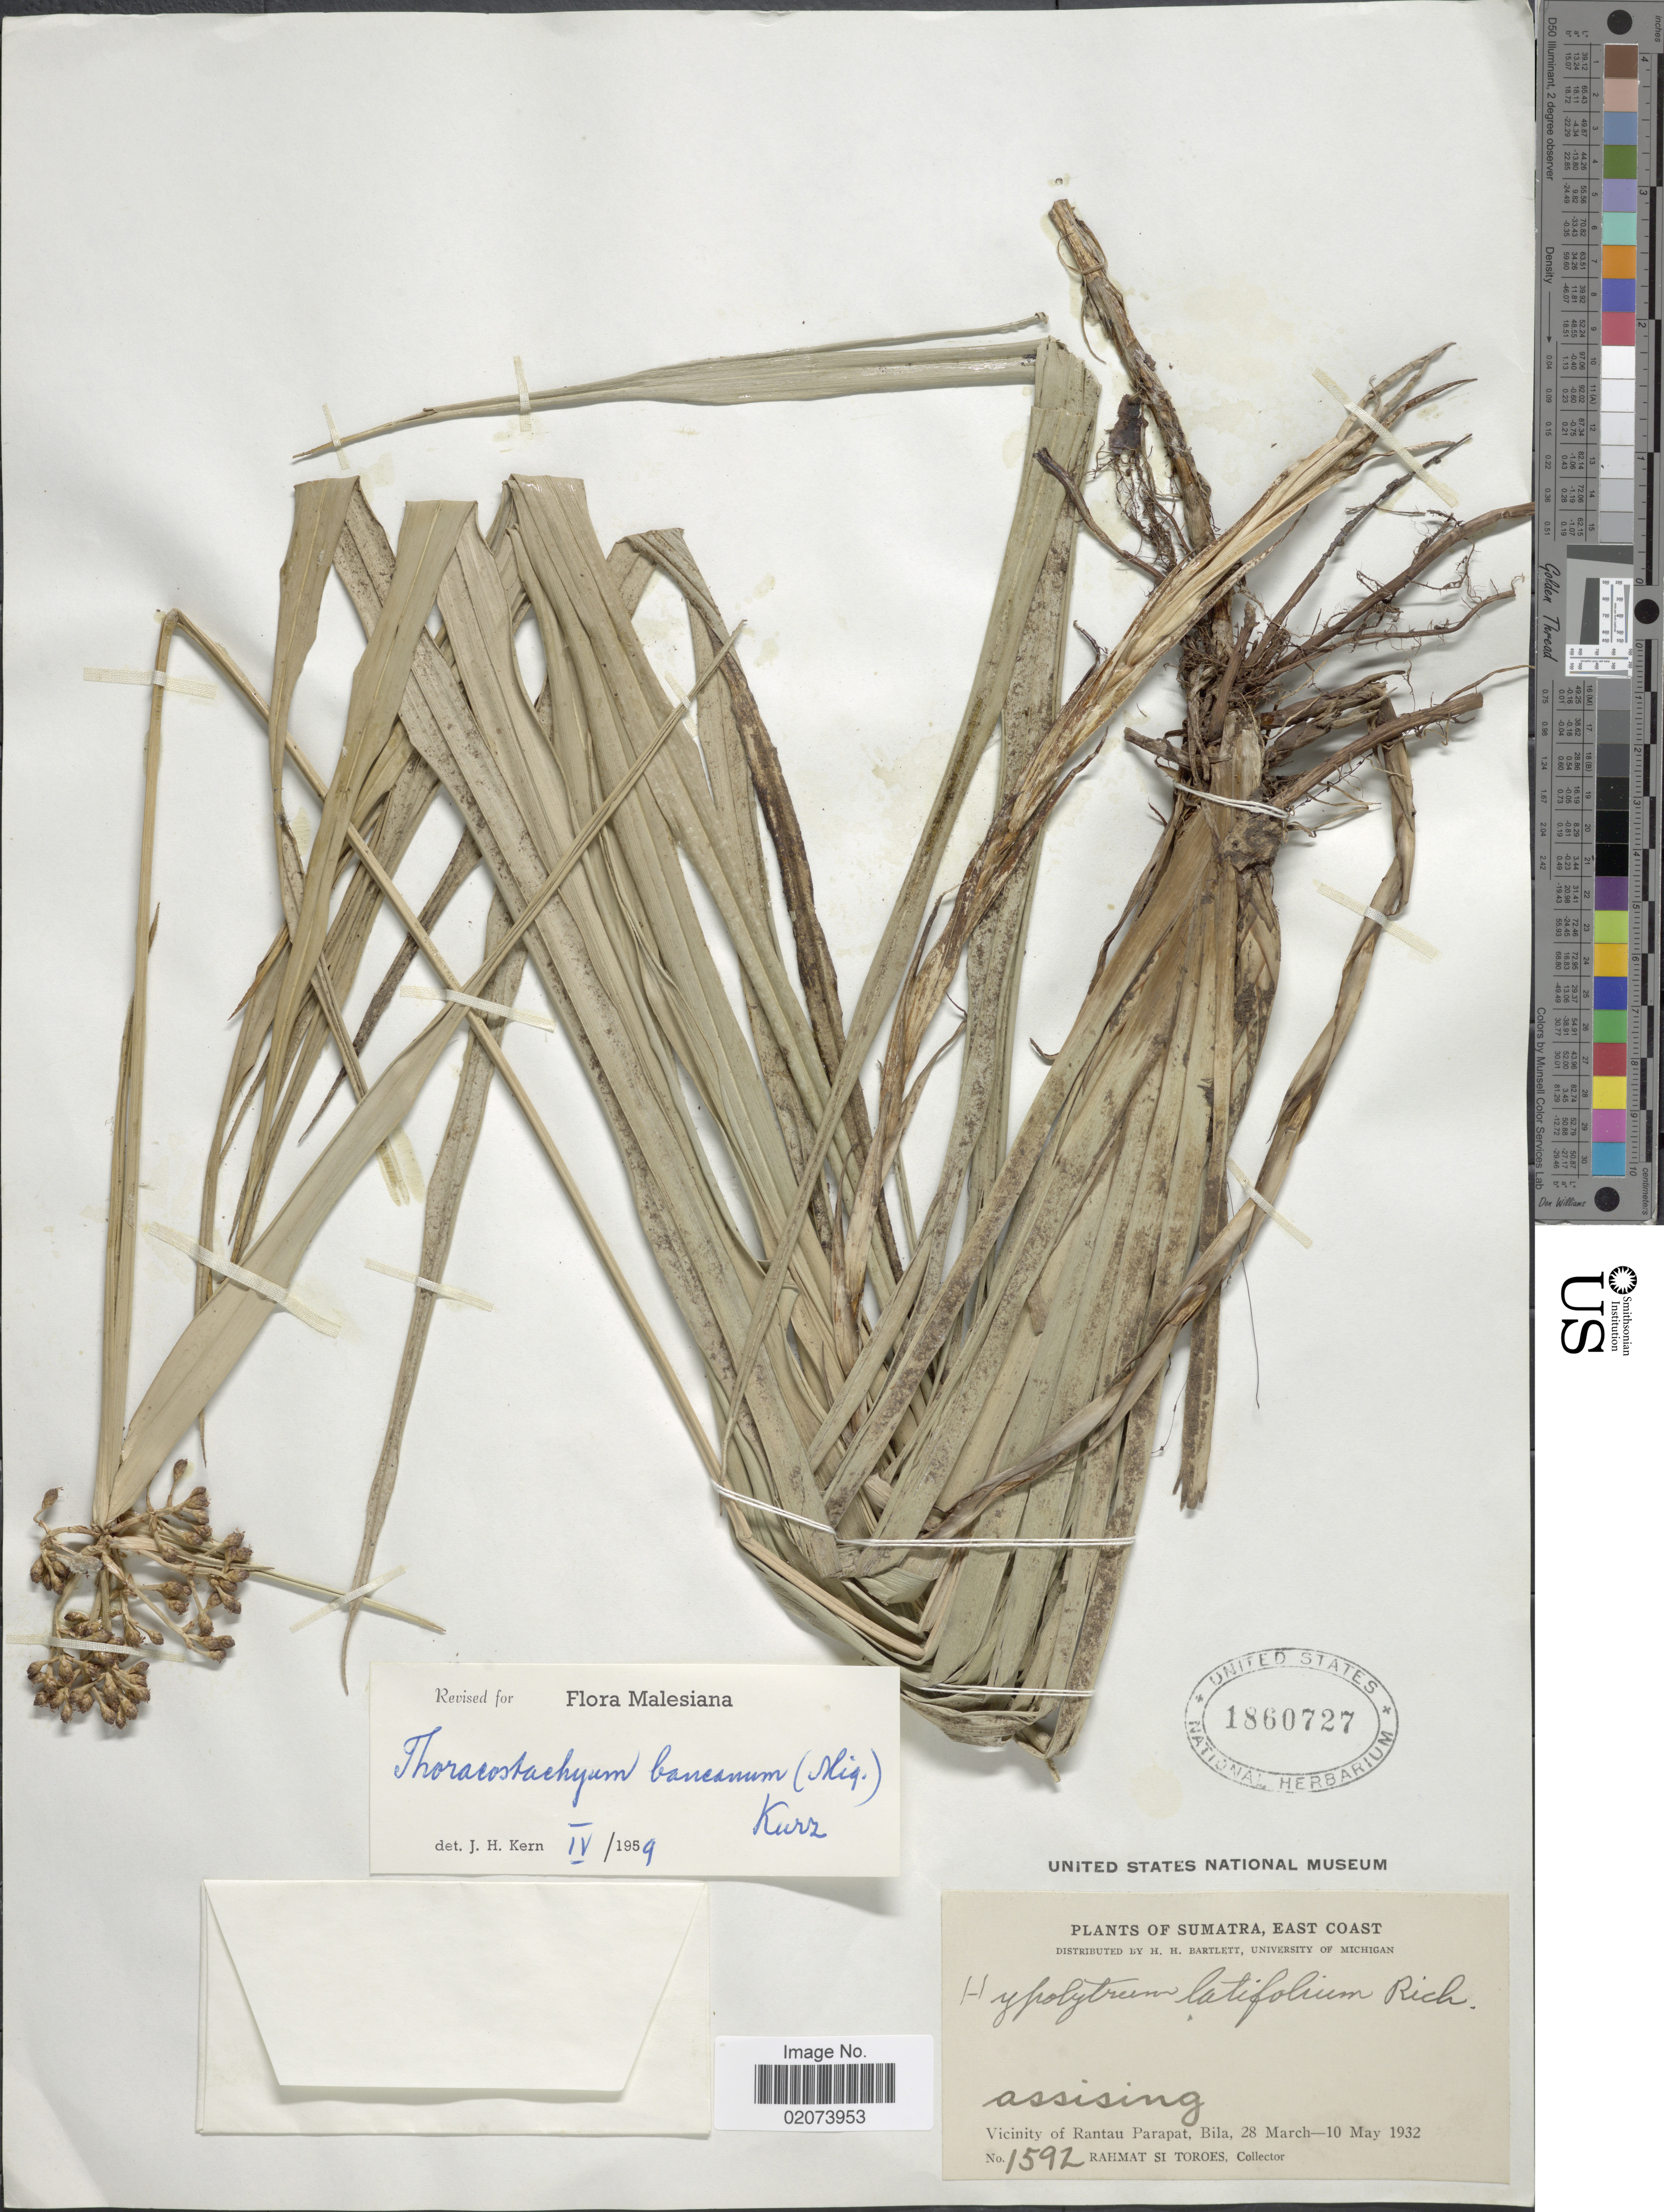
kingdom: Plantae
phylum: Tracheophyta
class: Liliopsida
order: Poales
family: Cyperaceae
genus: Mapania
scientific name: Mapania bancana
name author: (Miq.) Ridl.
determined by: Strong, Mark T., (BOT), Smithsonian Institution - National Museum of Natural History (UNITED STATES)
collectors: Rahmat Si Boeea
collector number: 1592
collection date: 1932-03-28/1932-05-10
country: Indonesia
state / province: Sumatra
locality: East Coast, Vicinity of Rantau Parapat, Bila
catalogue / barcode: US 1860727